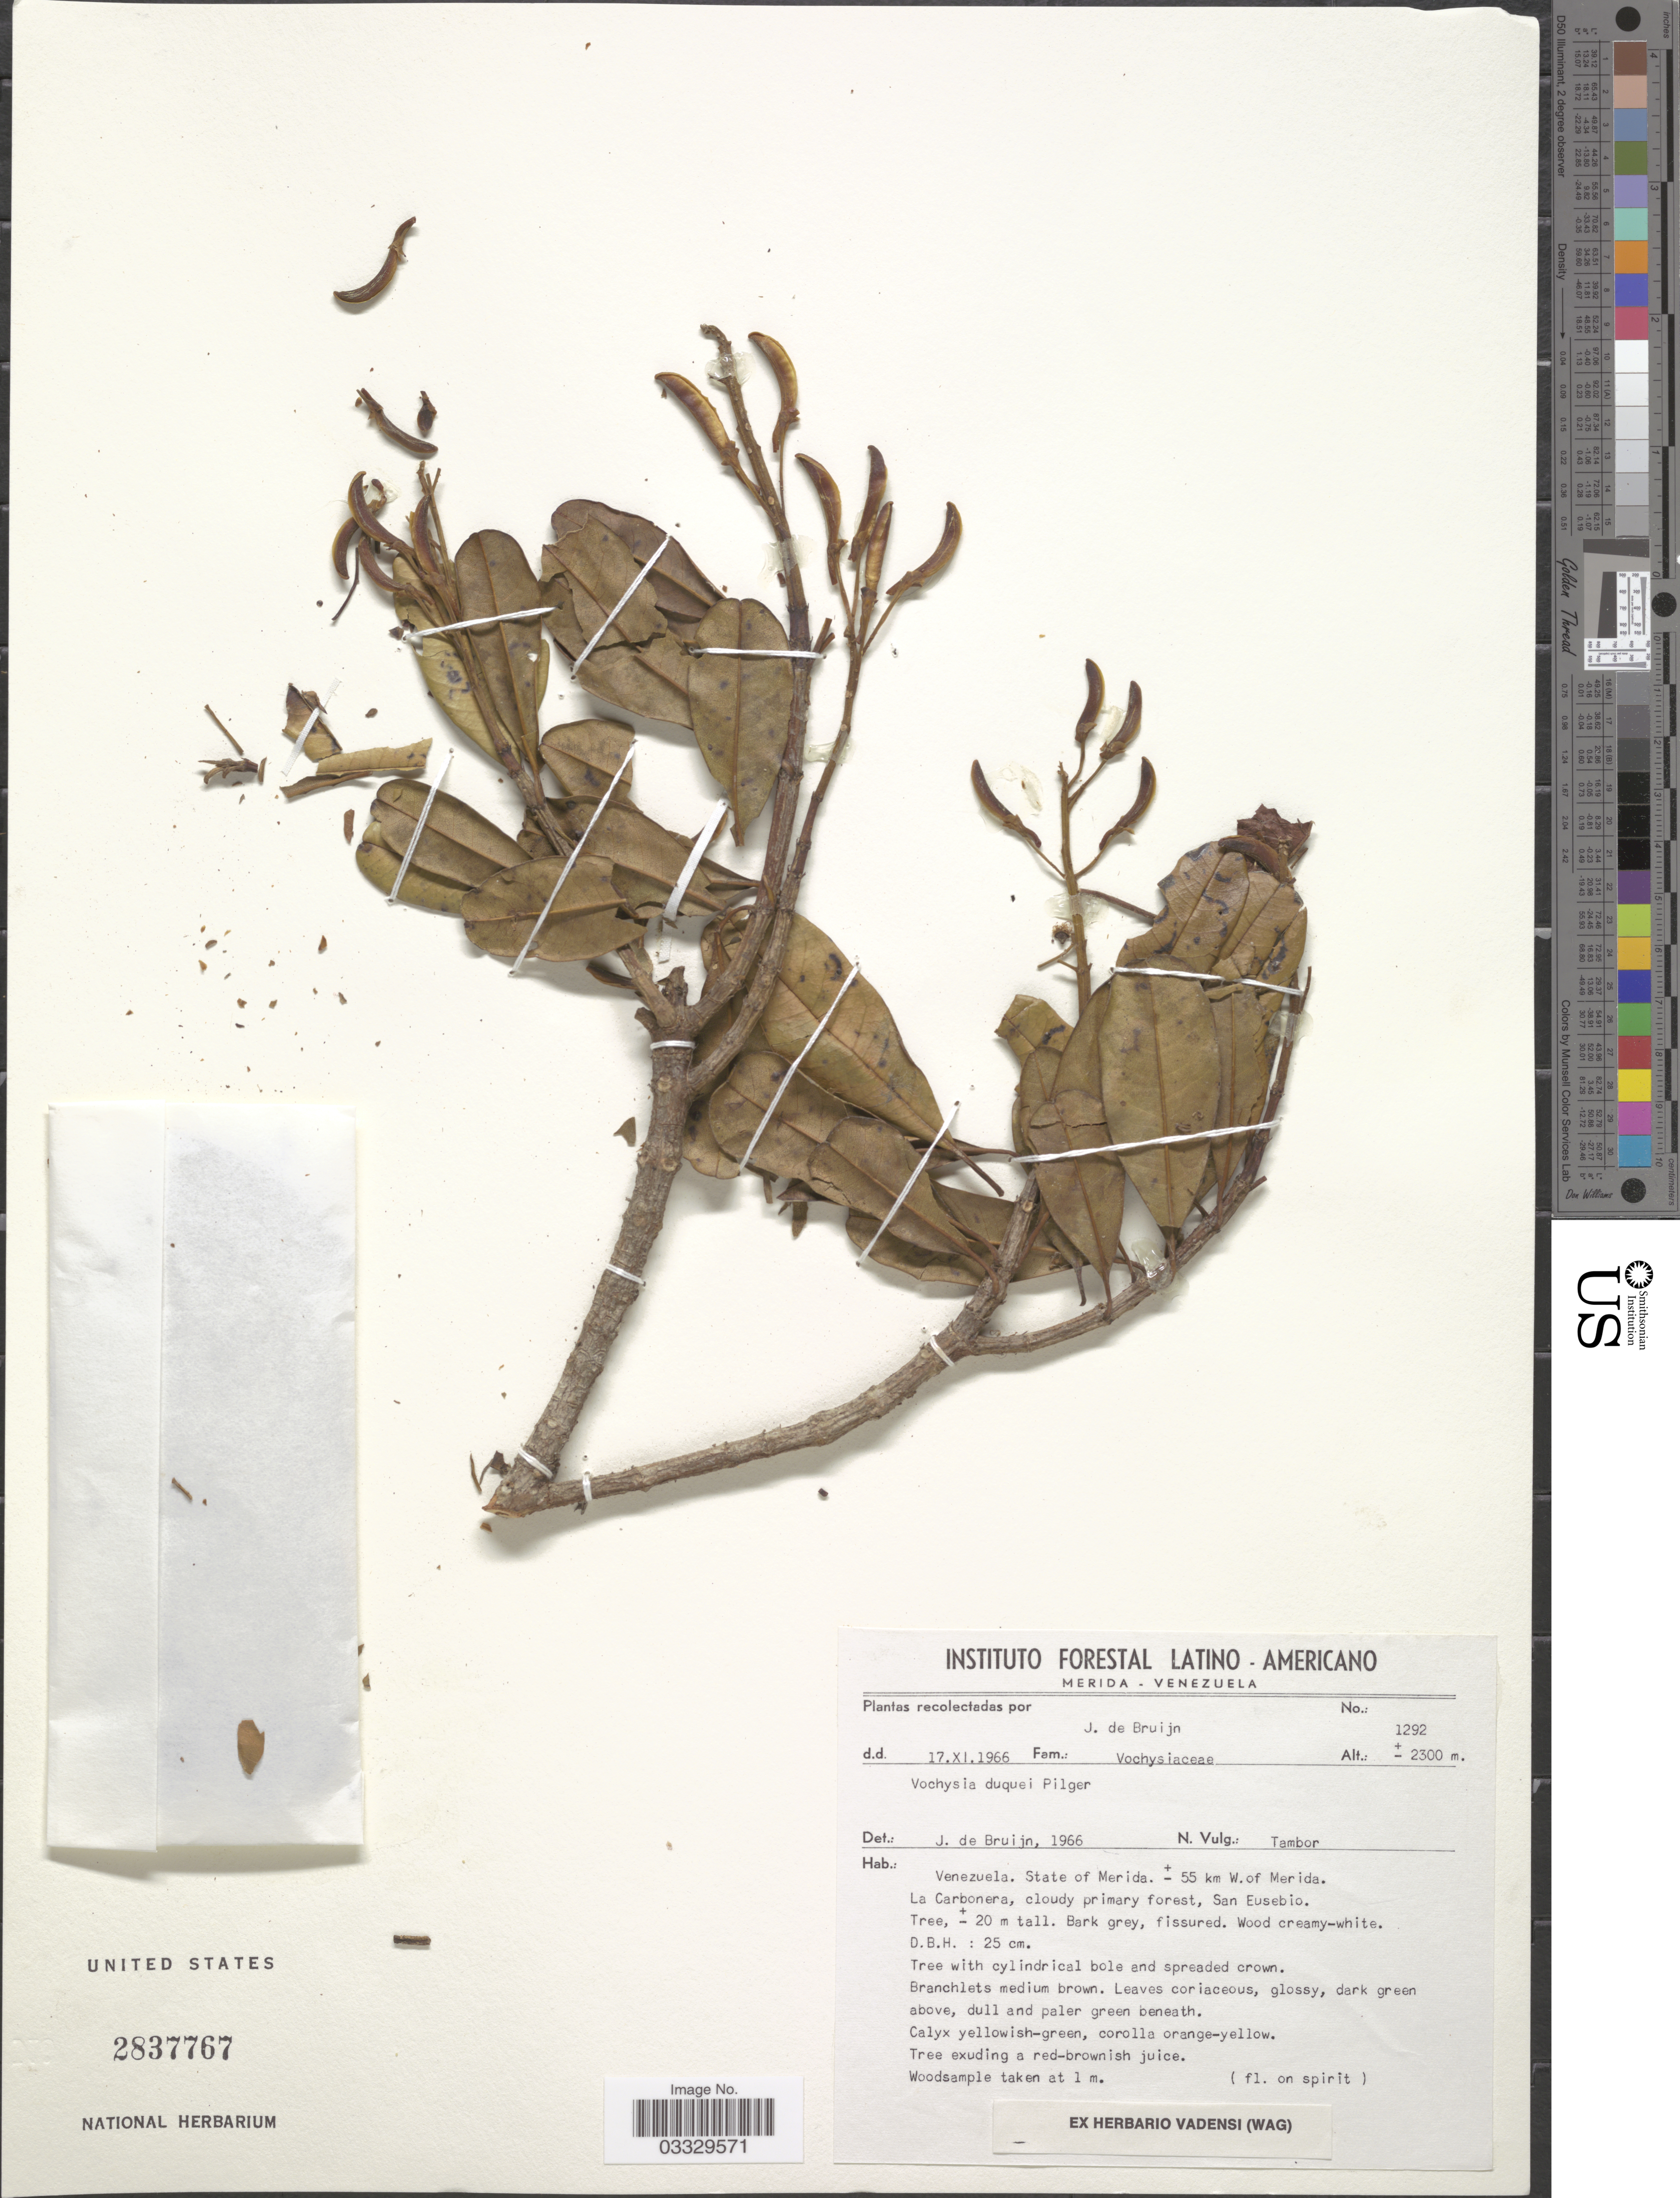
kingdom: Plantae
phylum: Tracheophyta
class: Magnoliopsida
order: Myrtales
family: Vochysiaceae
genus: Vochysia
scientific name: Vochysia duquei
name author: Pilg. in Burret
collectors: J. Bruijn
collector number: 1292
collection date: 1966-11-17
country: Venezuela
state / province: Mérida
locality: ± 55 km W. of Merida. La Carbonera. San Eusebio.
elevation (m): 2300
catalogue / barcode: US 2837767